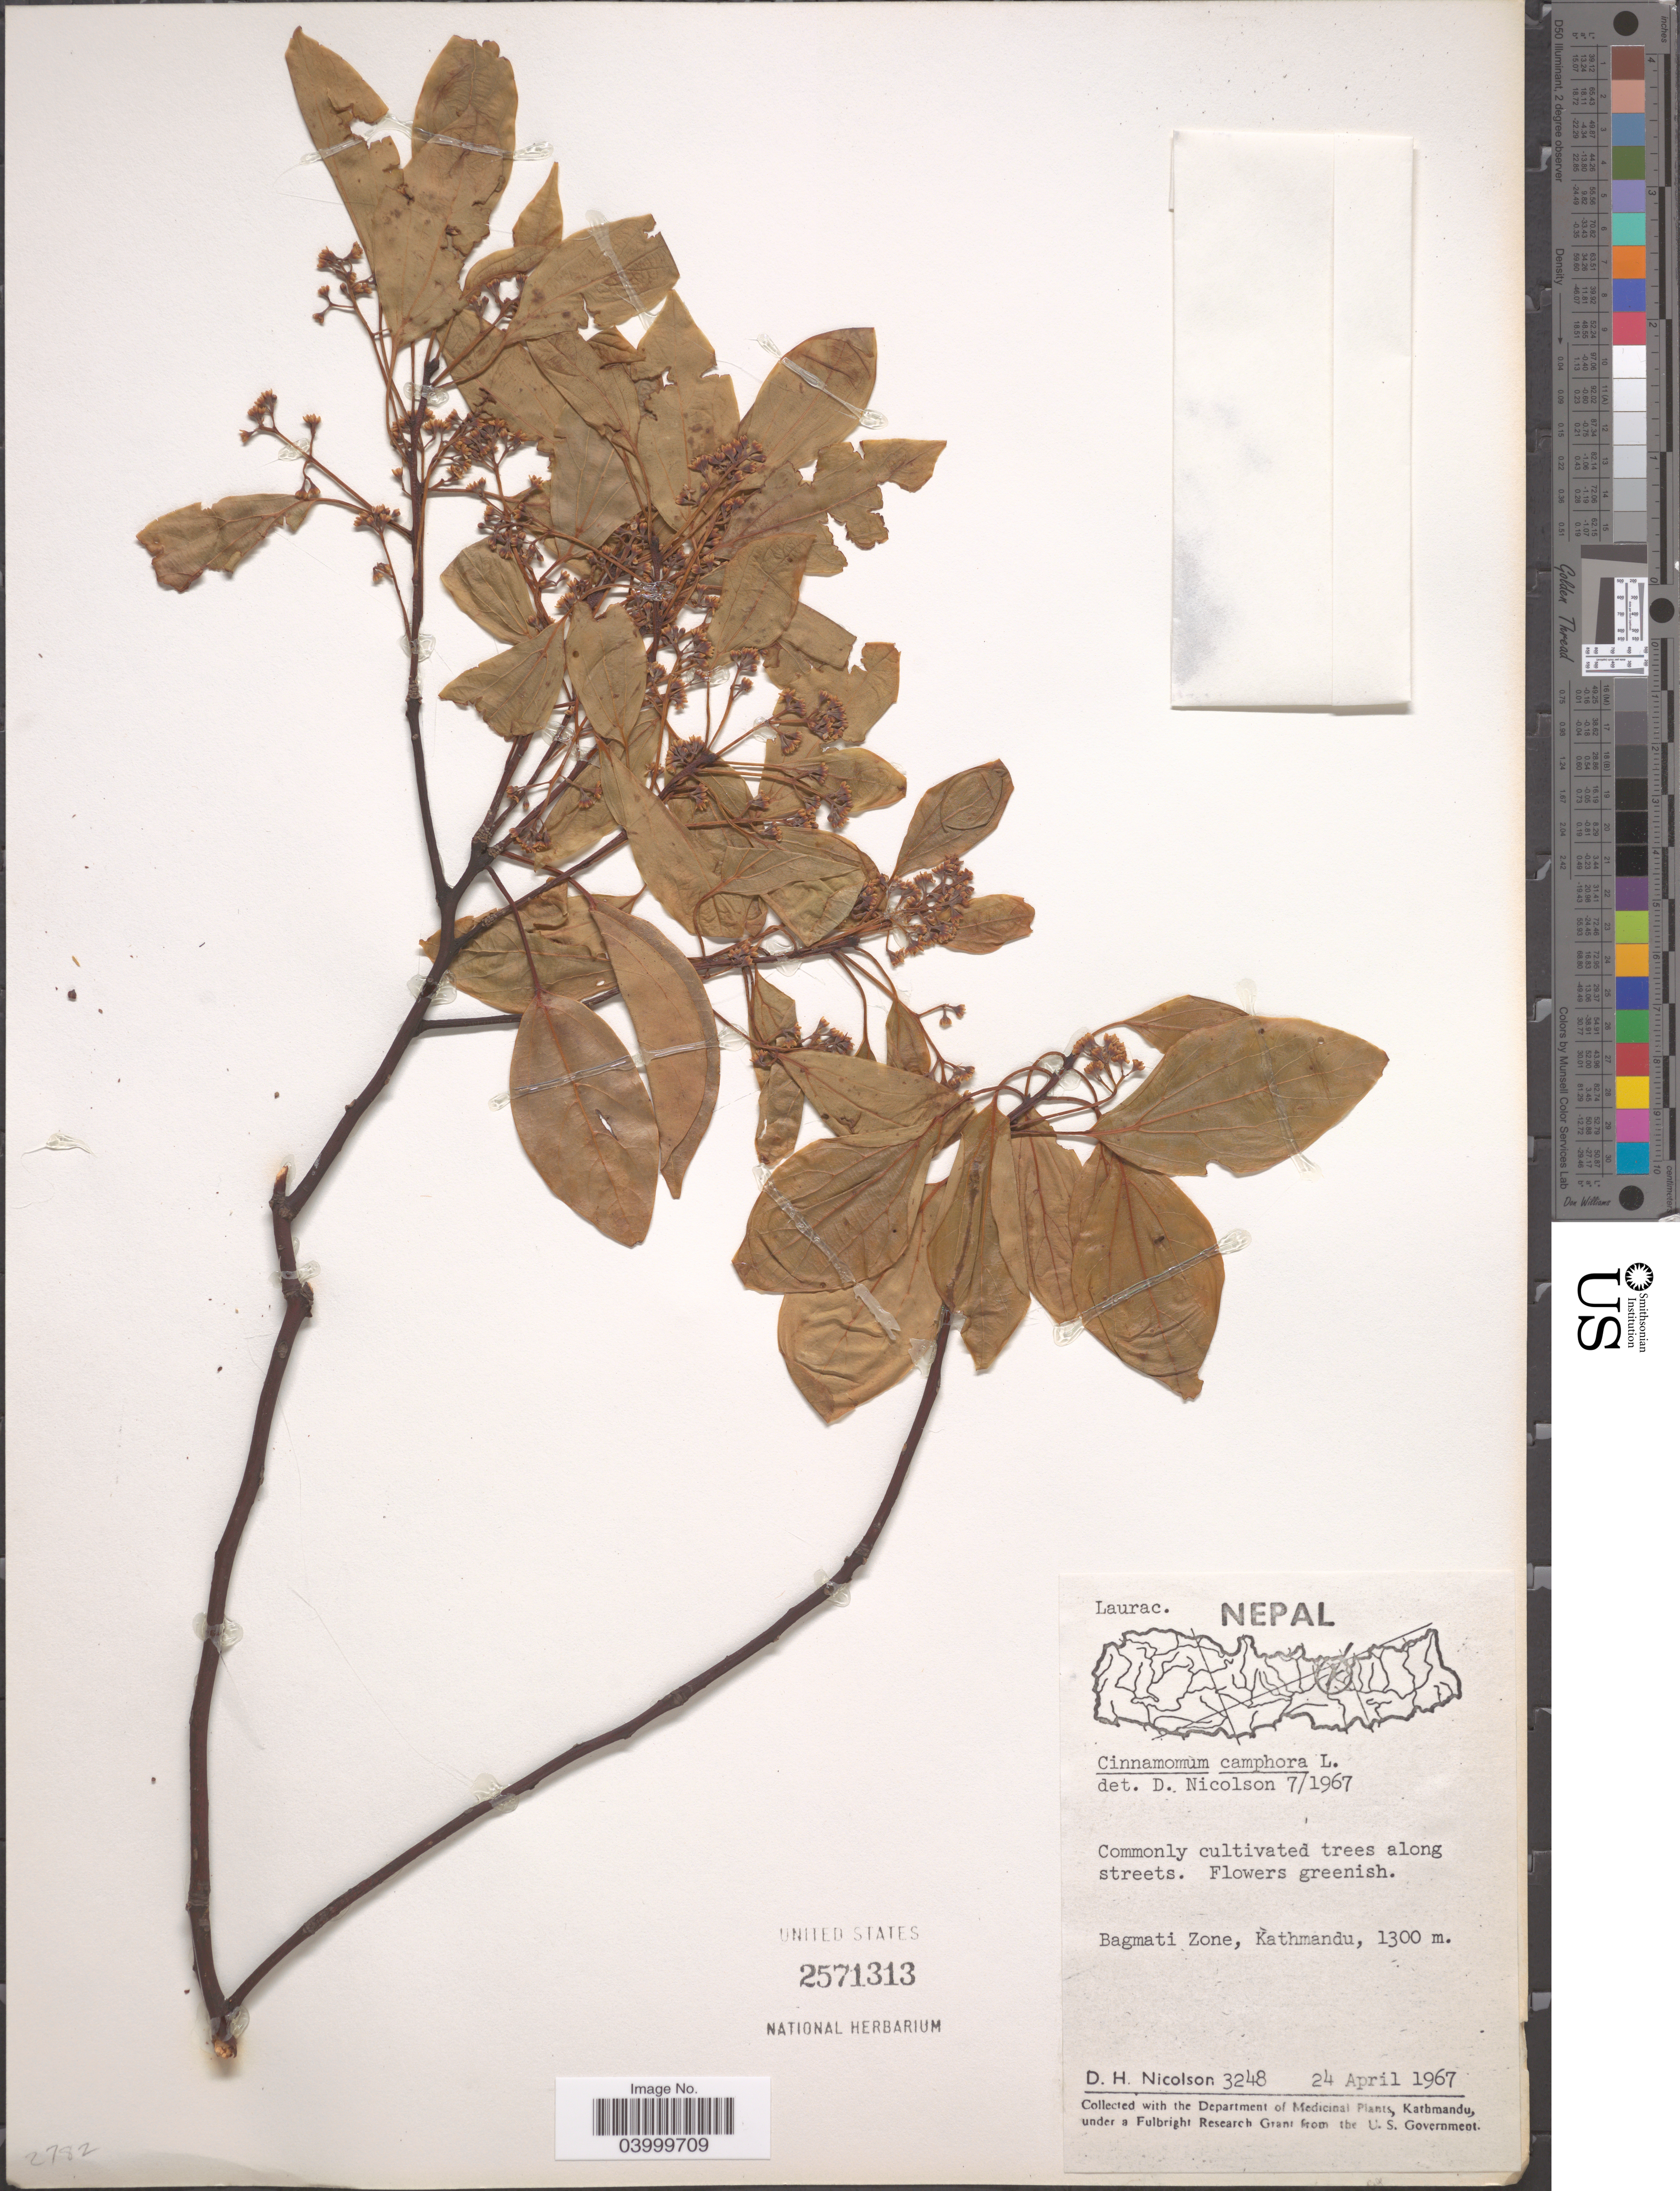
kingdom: Plantae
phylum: Tracheophyta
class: Magnoliopsida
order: Laurales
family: Lauraceae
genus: Cinnamomum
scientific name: Cinnamomum camphora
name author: (L.) J. Presl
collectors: D. H. Nicolson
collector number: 3248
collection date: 1967-04-24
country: Nepal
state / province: Bagmati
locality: Bagmati Zone, Kathmandu.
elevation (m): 1300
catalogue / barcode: US 2571313